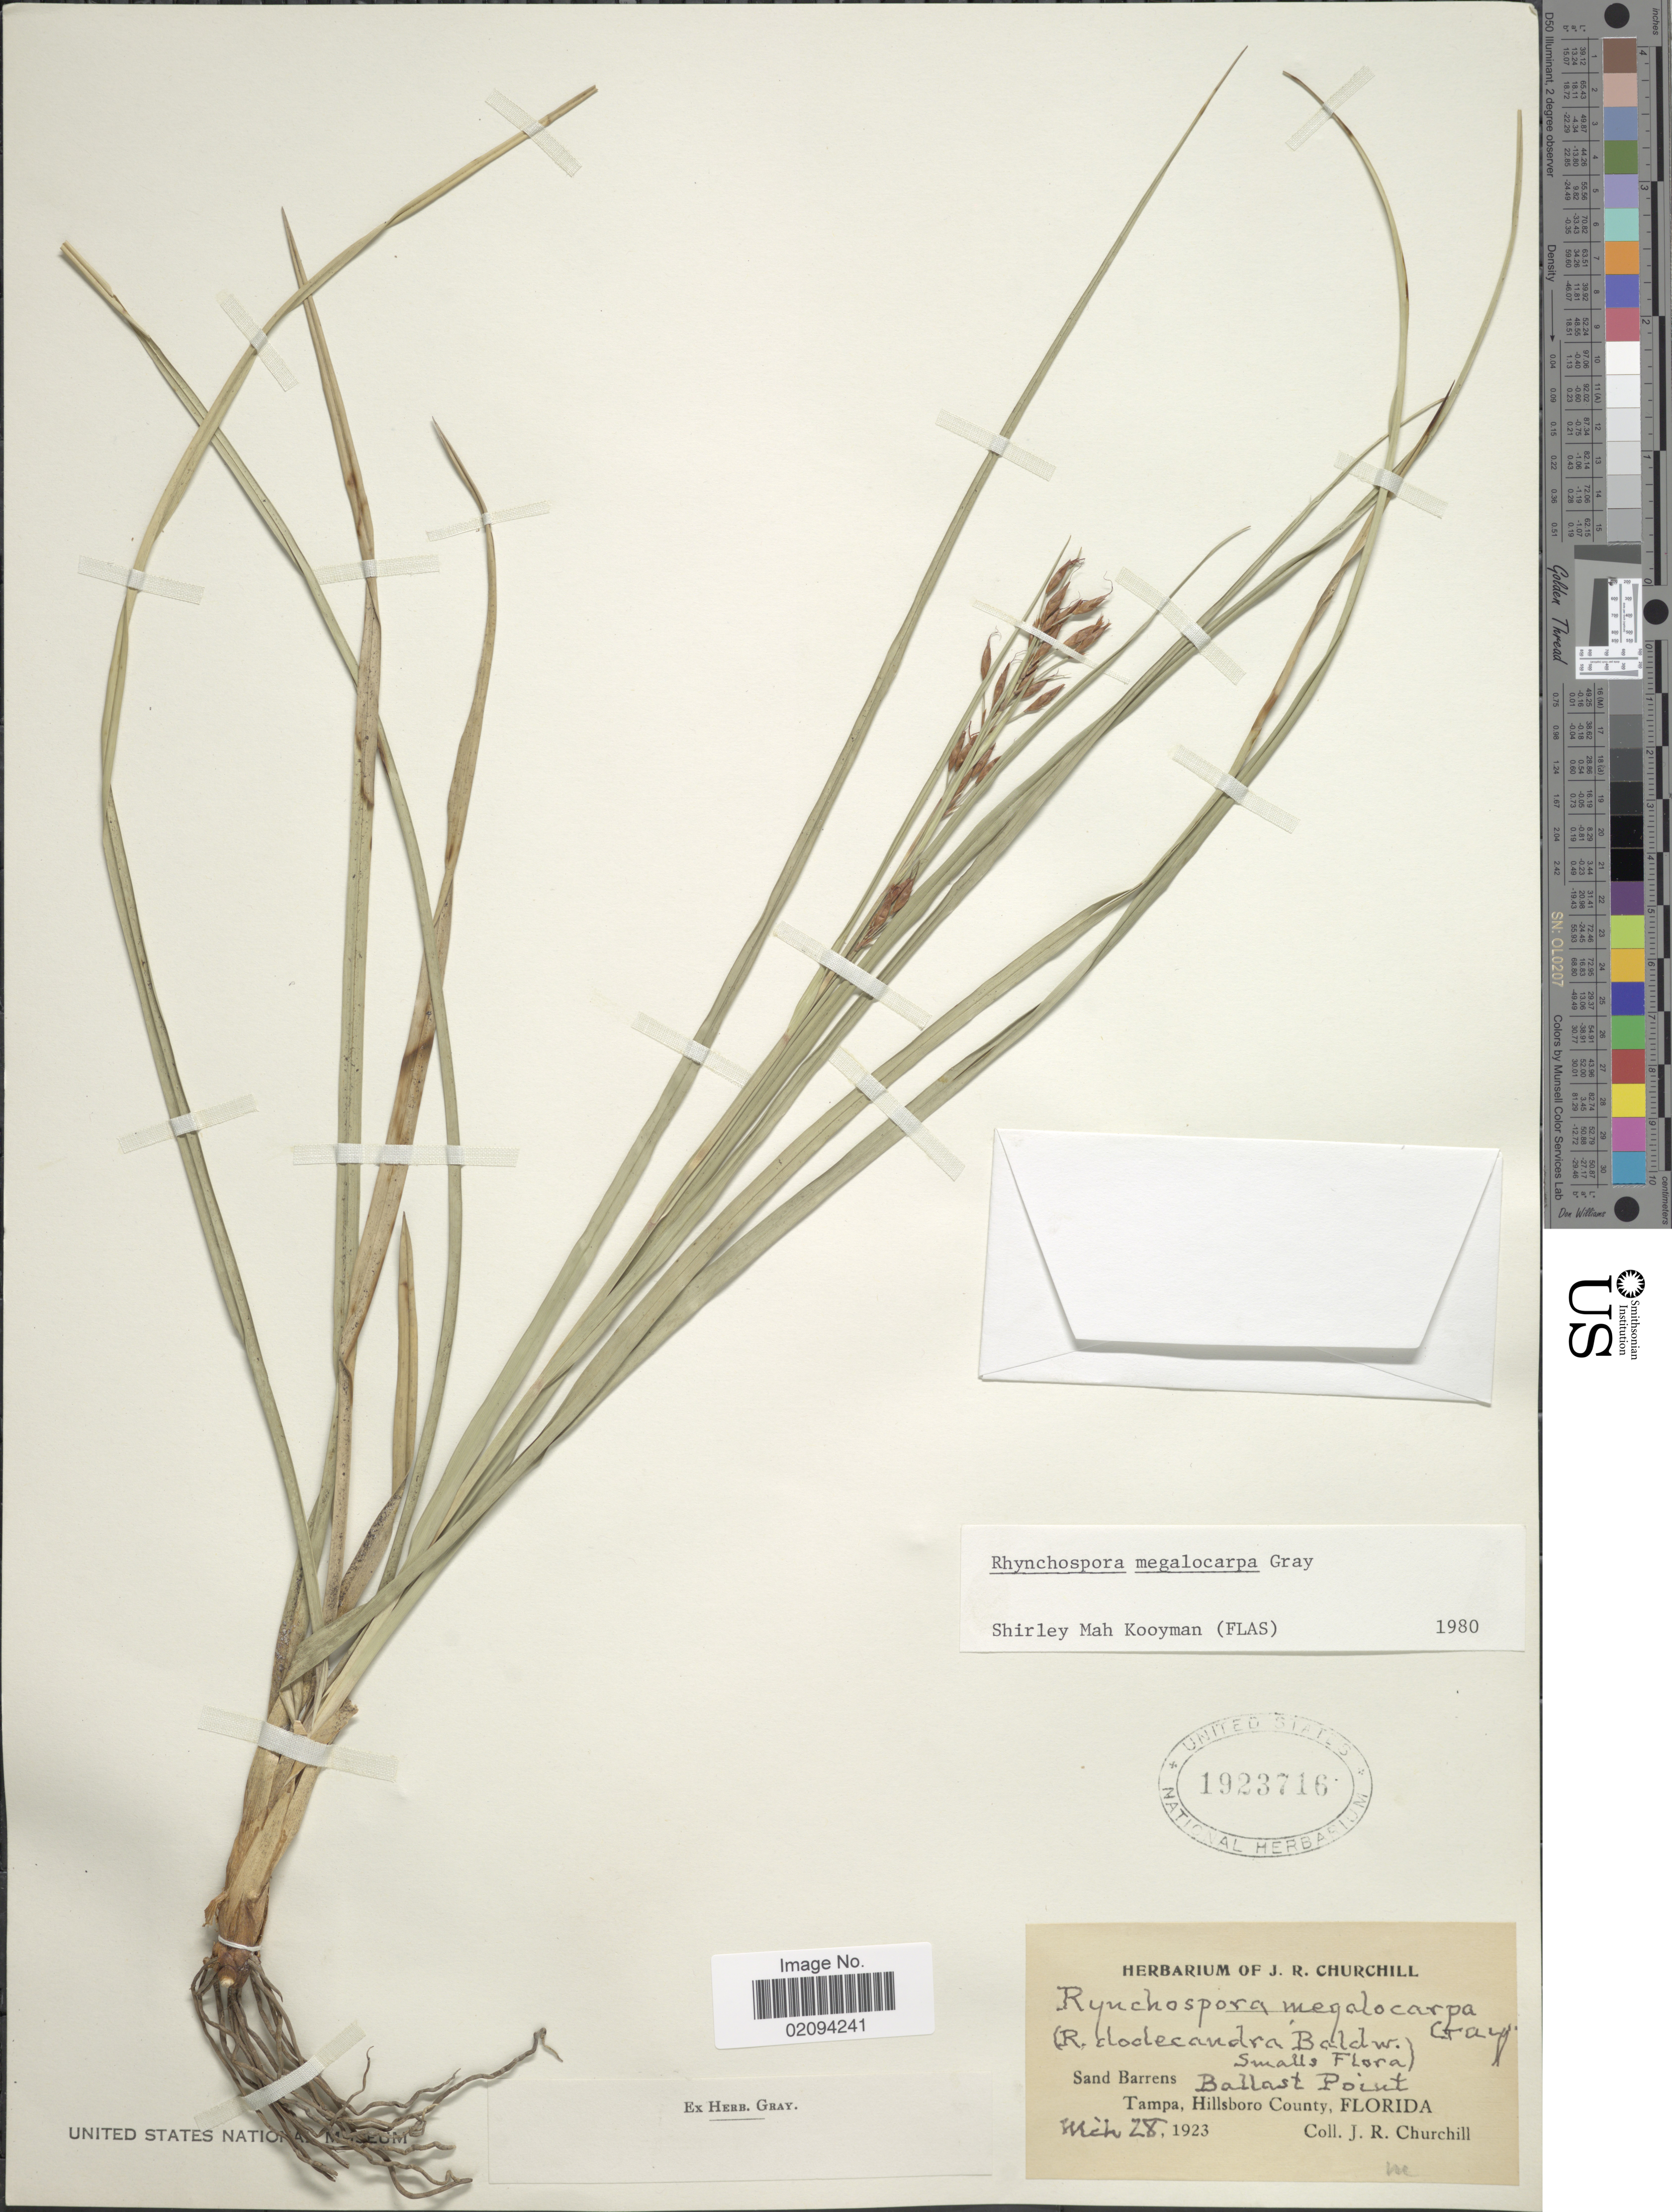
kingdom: Plantae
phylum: Tracheophyta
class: Liliopsida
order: Poales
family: Cyperaceae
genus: Rhynchospora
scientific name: Rhynchospora megalocarpa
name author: A. Gray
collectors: J. Churchill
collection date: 1923-03-28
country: United States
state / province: Florida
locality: Sand barrens, Ballast Point. Tampa, Hillsboro County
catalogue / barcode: US 1923716